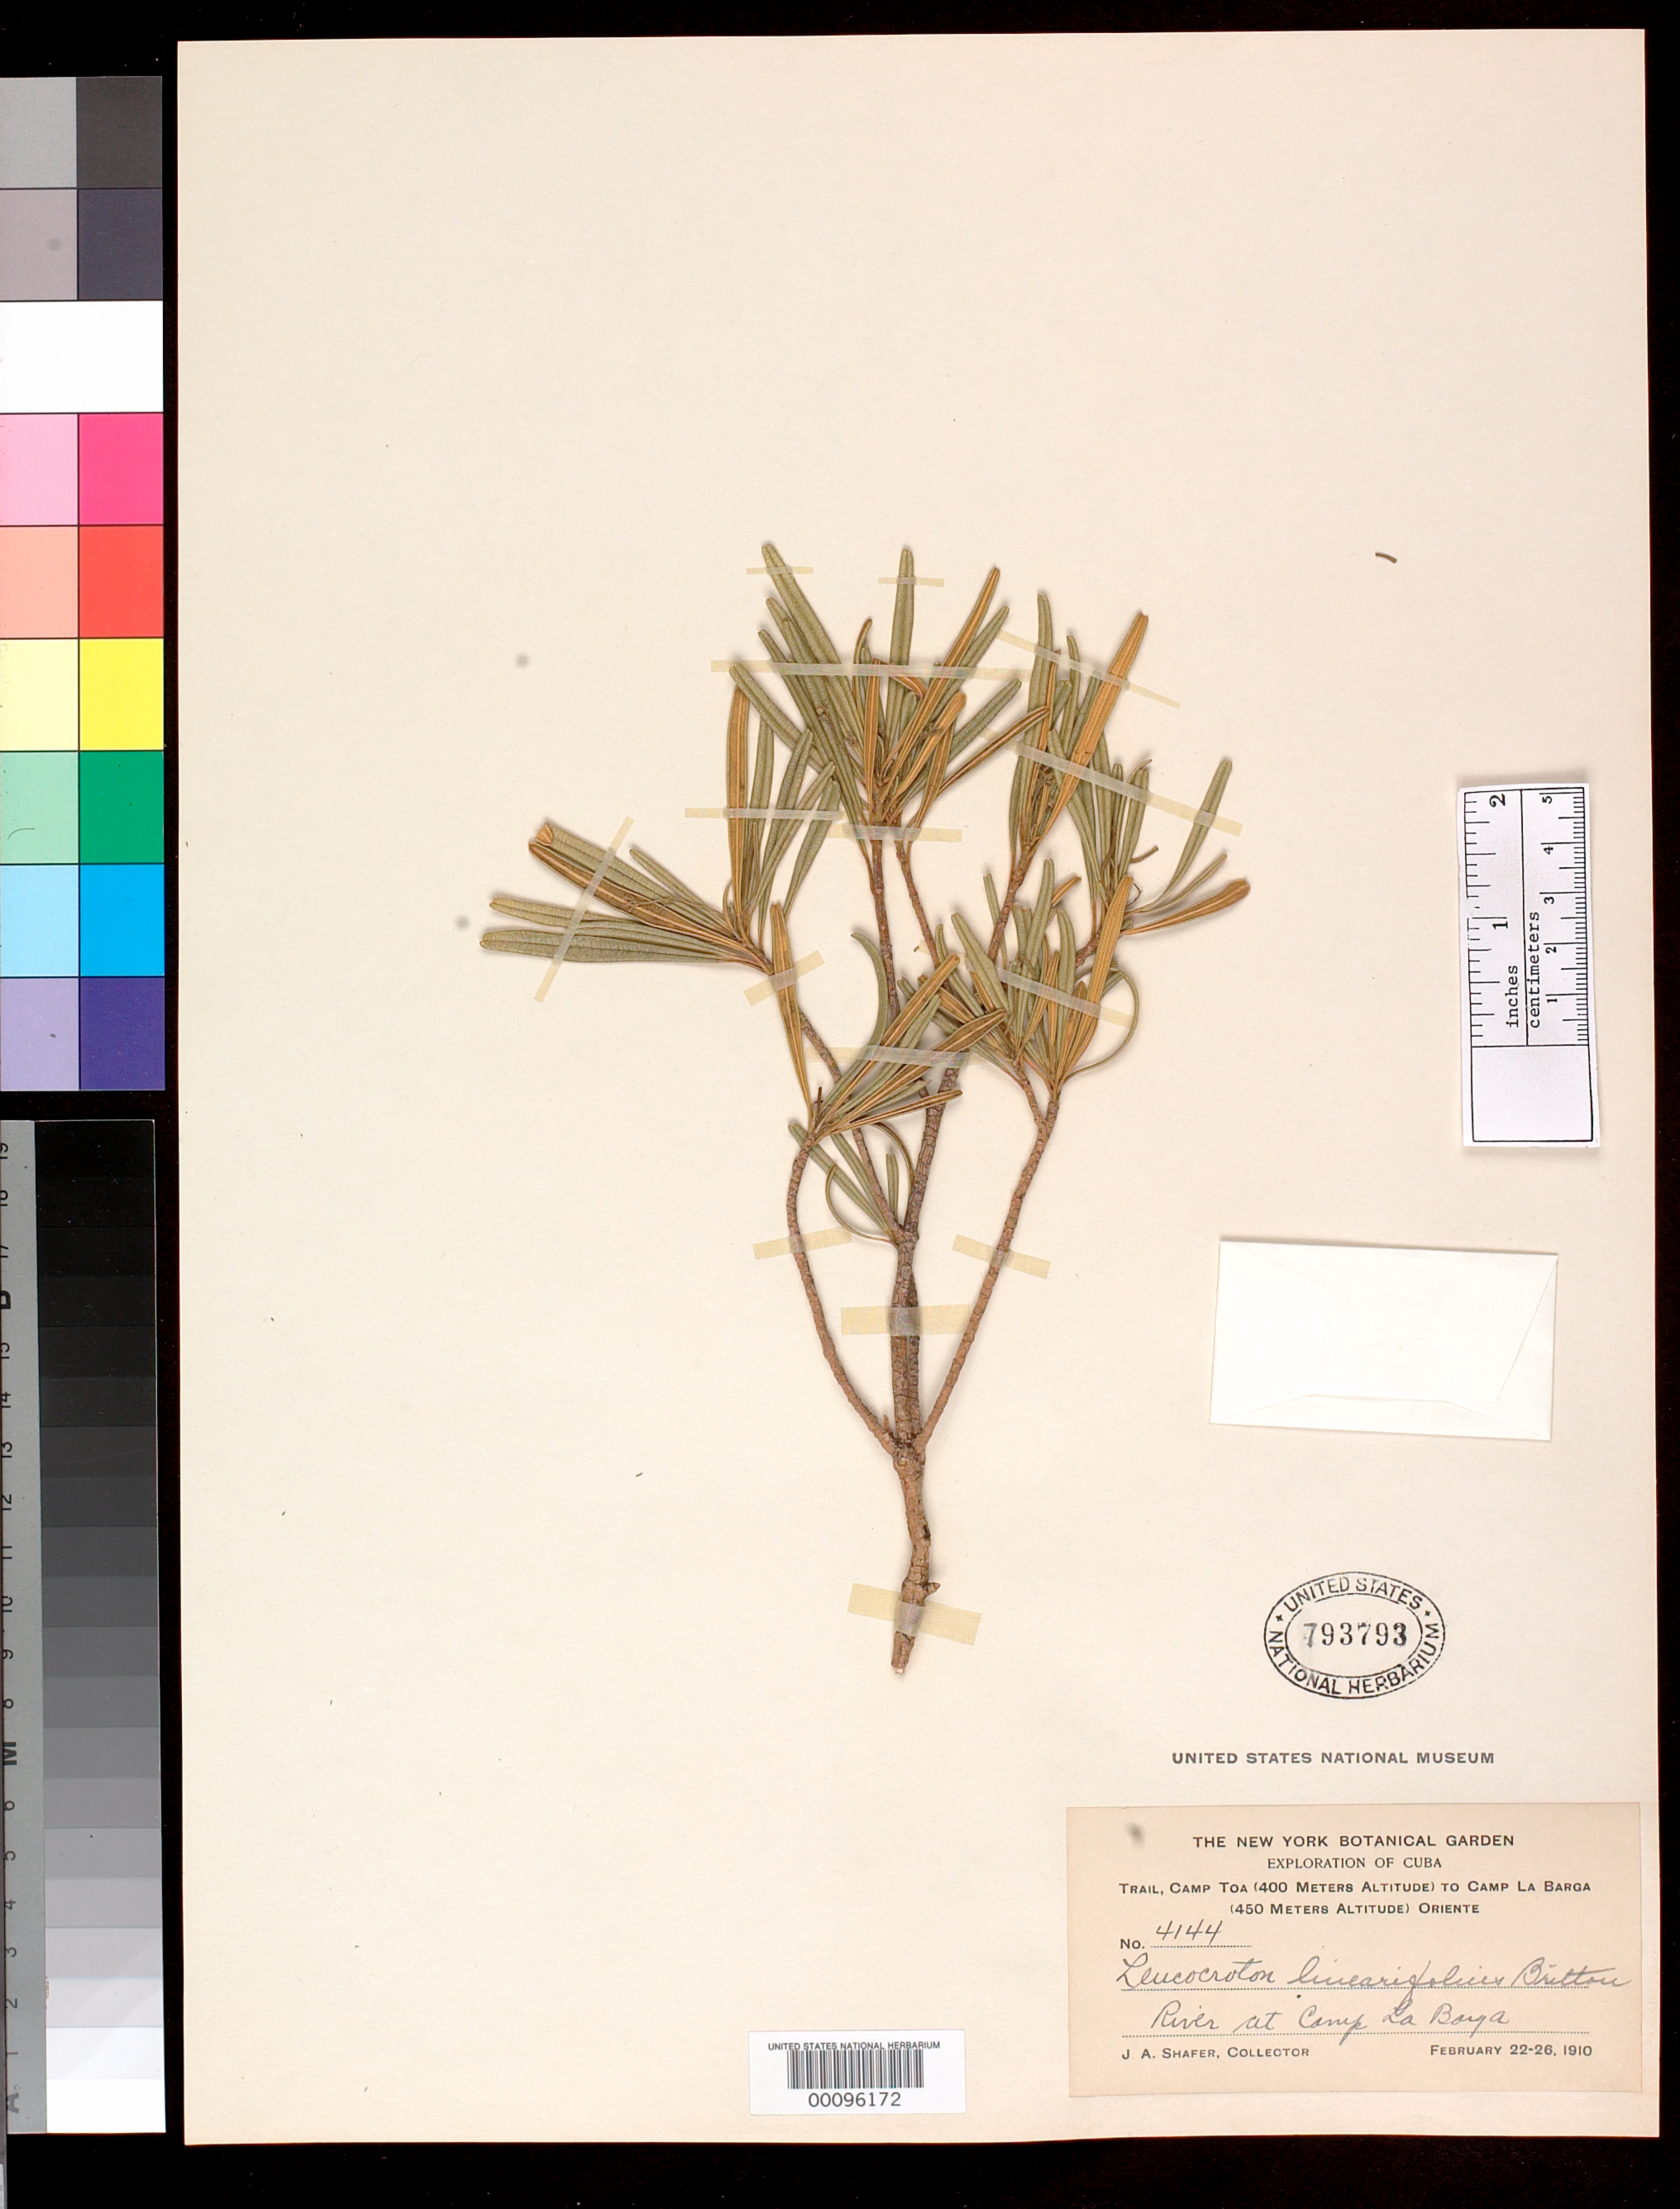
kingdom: Plantae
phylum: Tracheophyta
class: Magnoliopsida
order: Malpighiales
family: Euphorbiaceae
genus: Leucocroton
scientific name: Leucocroton linearifolius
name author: Britton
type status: Isotype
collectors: J. A. Shafer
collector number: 4144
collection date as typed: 22 Feb 1910 to 26 Feb 1910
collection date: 1910-02-22/1910-02-26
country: Cuba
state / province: Oriente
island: Greater Antilles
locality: Camp Toa to Camp la Barga.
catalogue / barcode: US 793793